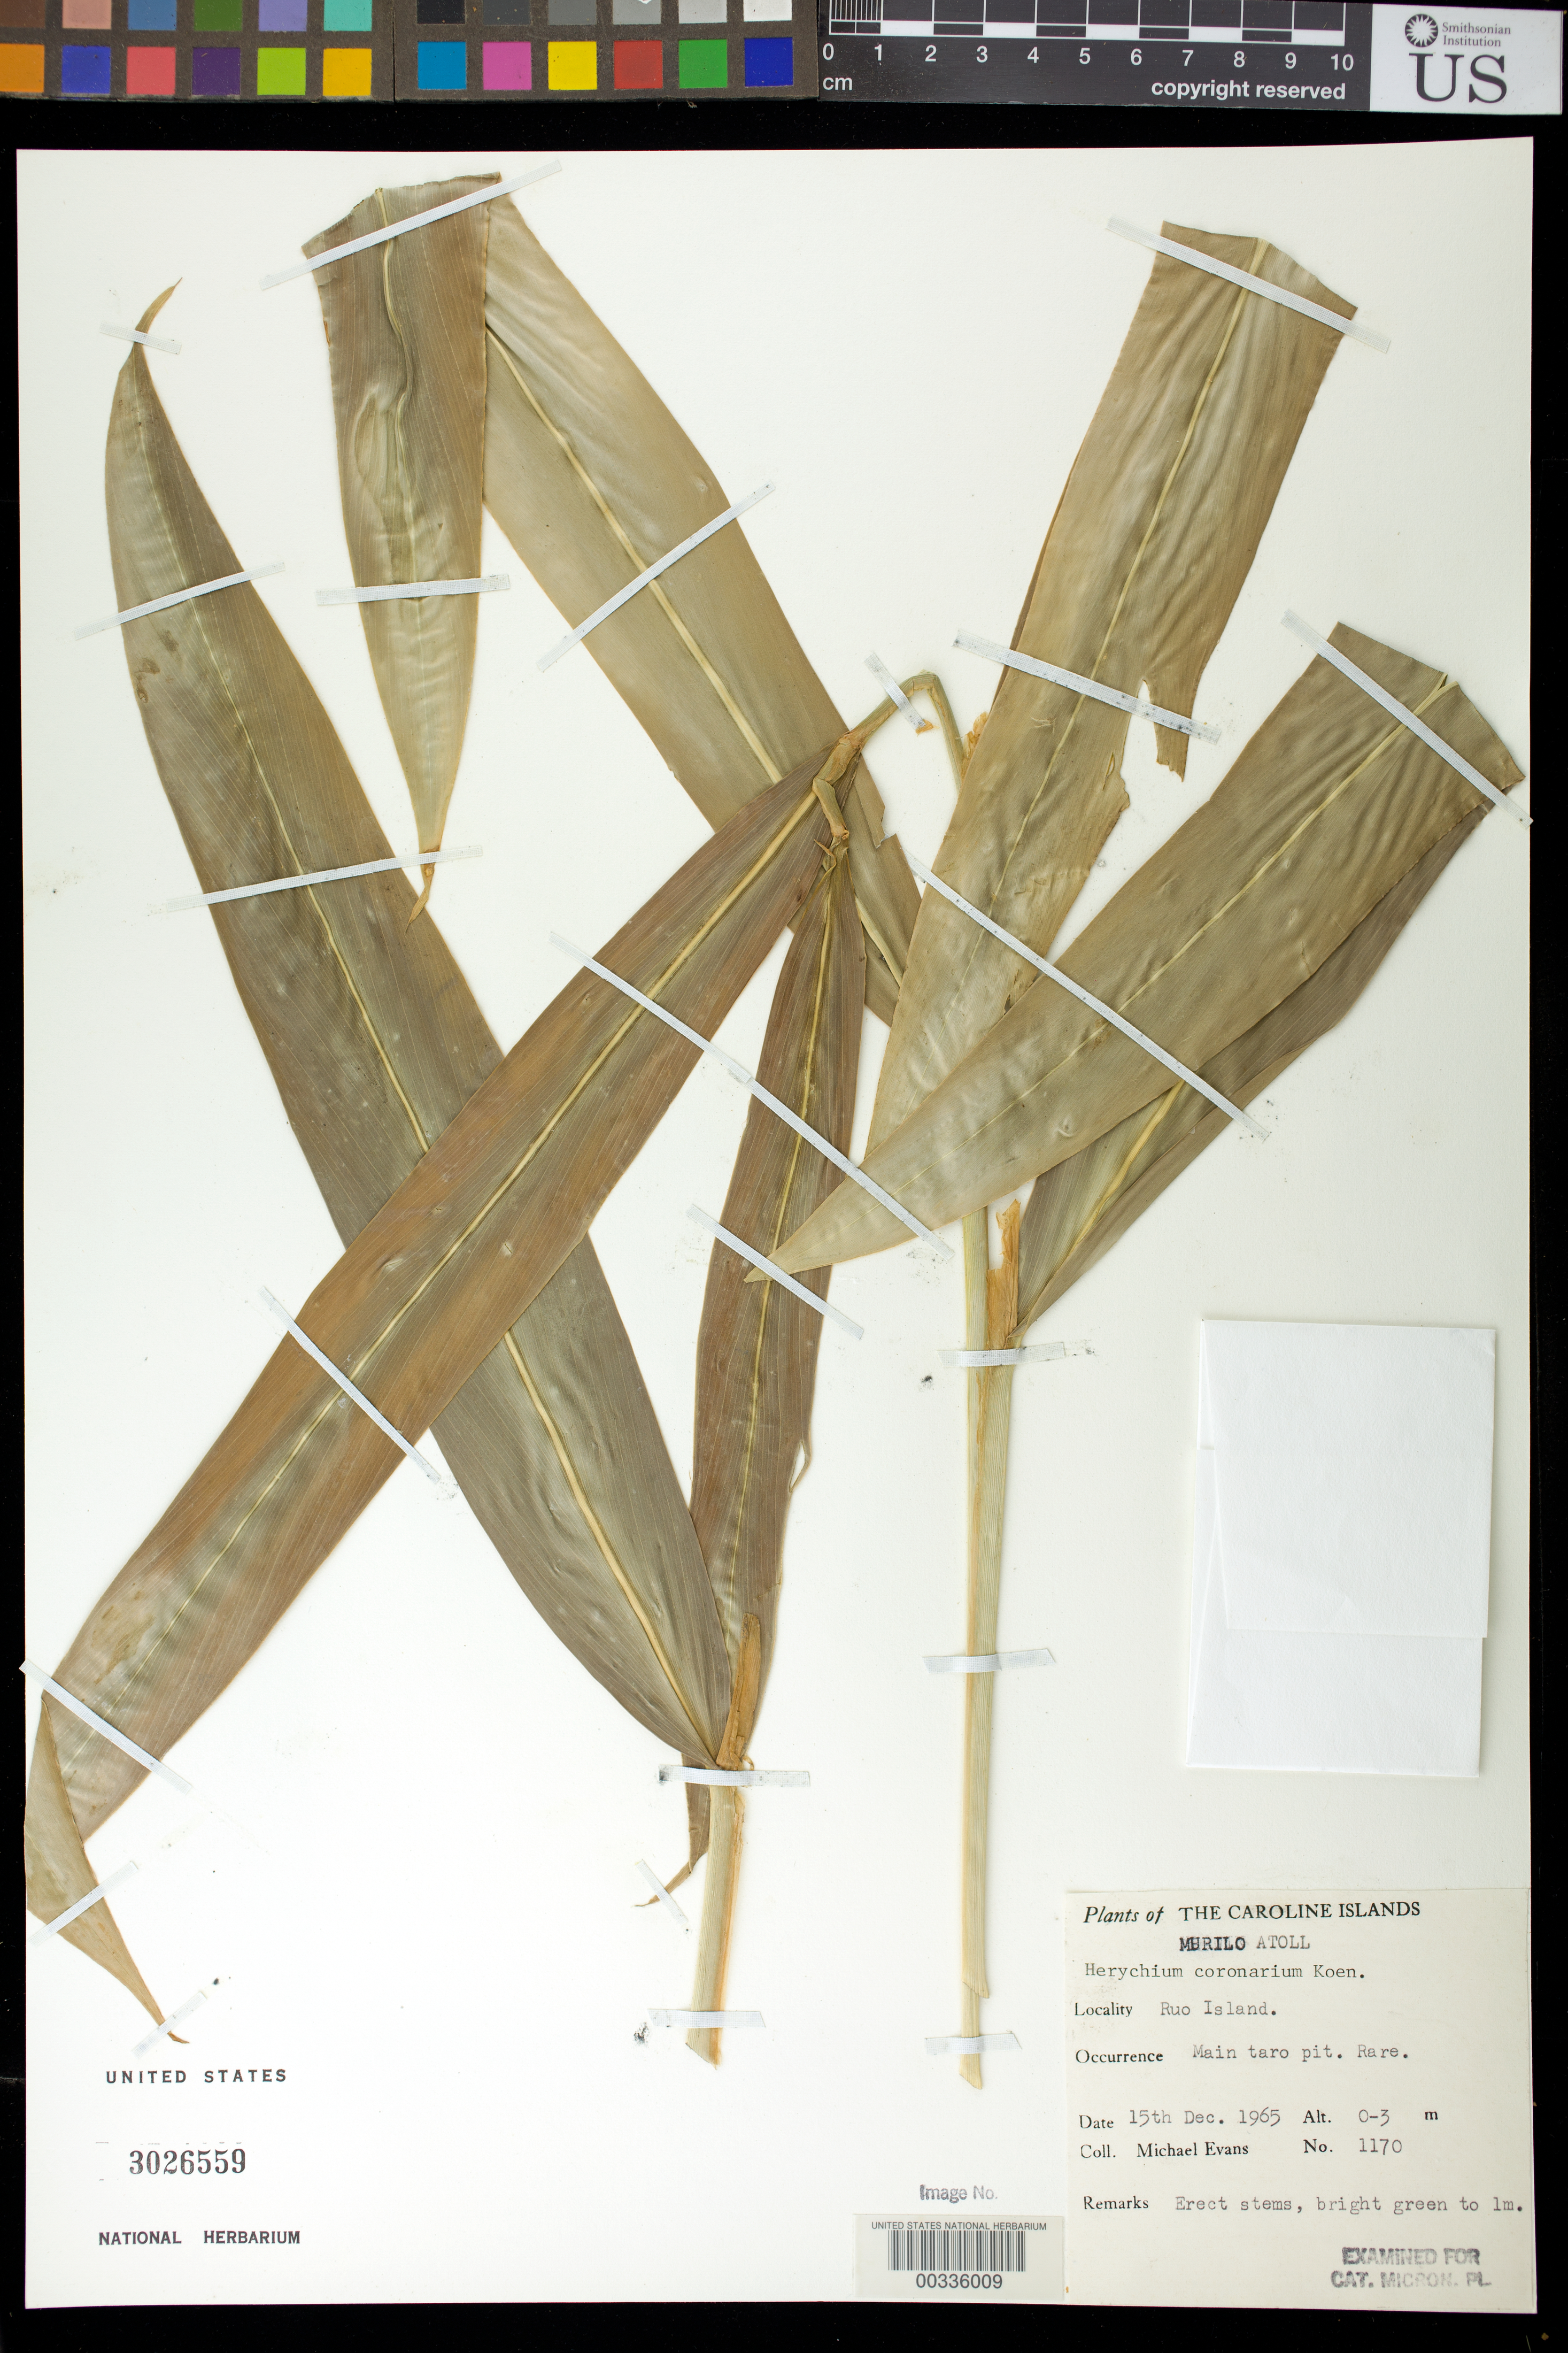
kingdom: Plantae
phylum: Tracheophyta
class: Liliopsida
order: Zingiberales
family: Zingiberaceae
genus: Hedychium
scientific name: Hedychium coronarium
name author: J. Koenig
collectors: M. Evans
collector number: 1170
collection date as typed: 15 Dec 1965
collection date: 1965-12-15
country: Micronesia, Federated States of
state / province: Truk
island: Murilo Atoll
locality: Plants of the caroline islands, Murilo atoll, ruo island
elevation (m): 0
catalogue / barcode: US 3026559